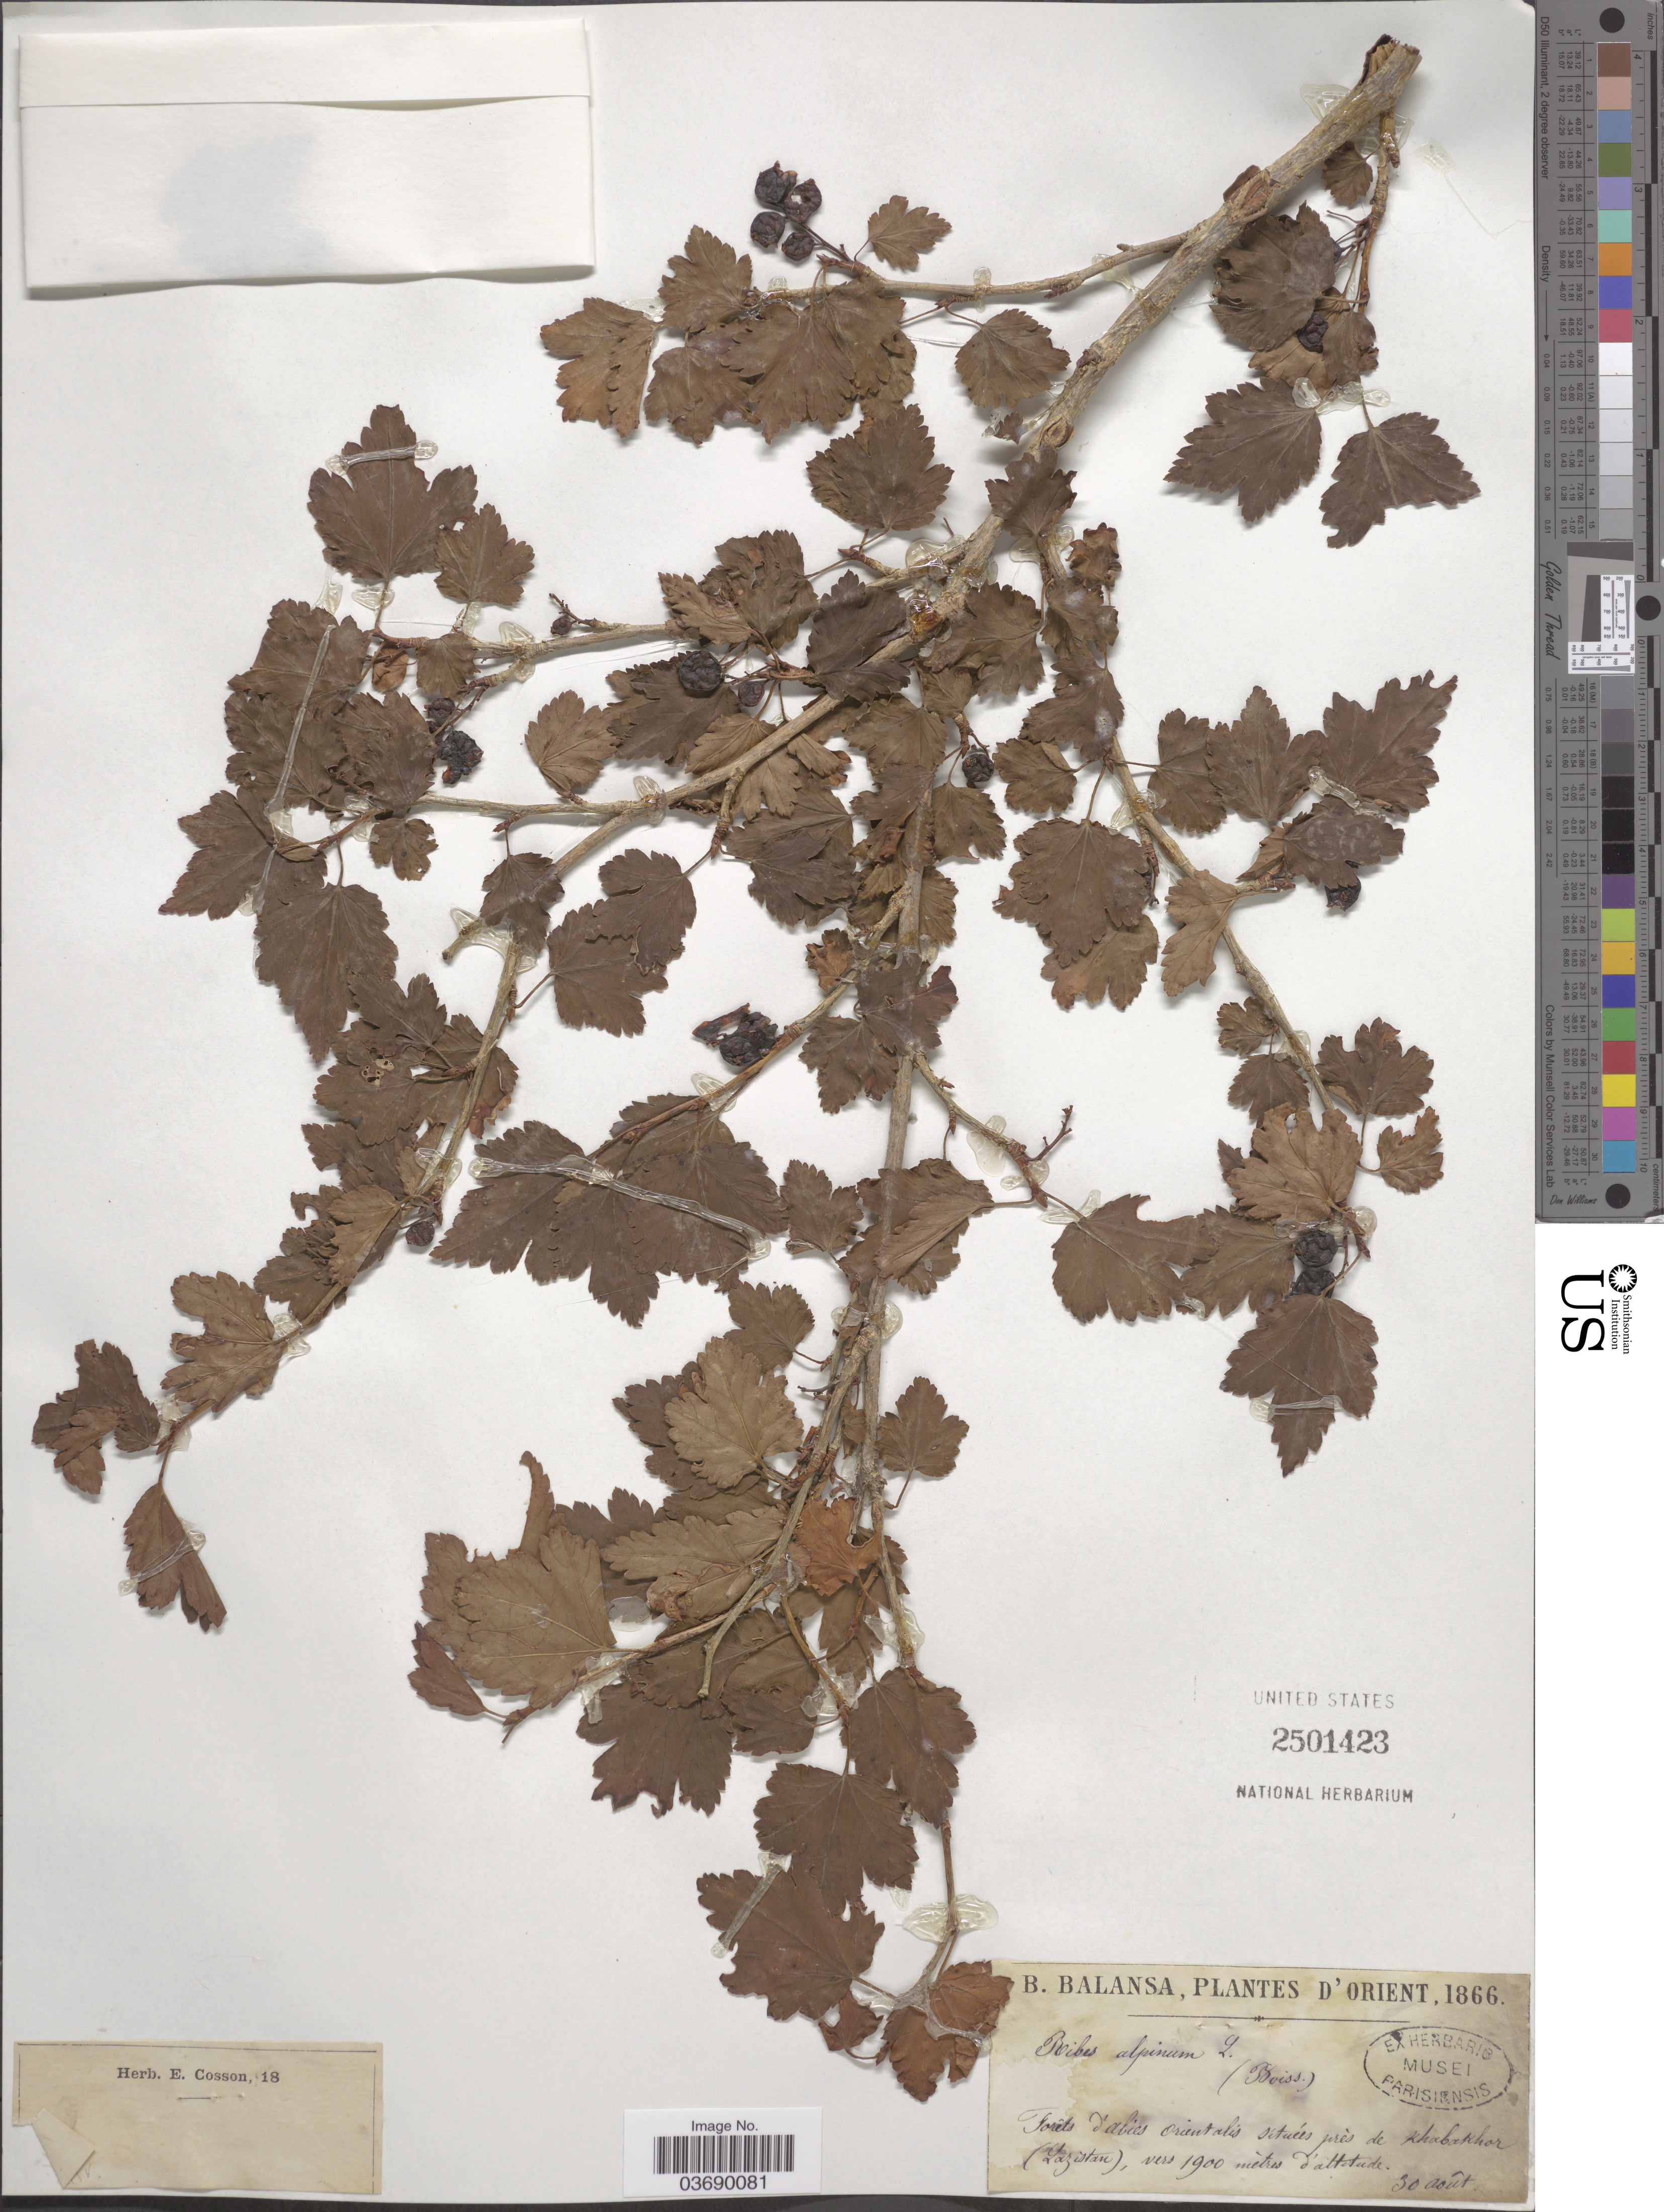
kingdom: Plantae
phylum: Tracheophyta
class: Magnoliopsida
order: Saxifragales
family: Grossulariaceae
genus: Ribes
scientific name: Ribes alpinum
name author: L.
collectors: B. Balansa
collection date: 1866-08-30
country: Turkey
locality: Orient. Forêts d'abies orientalis situées près de Khabakhor (Lazistan).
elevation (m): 1900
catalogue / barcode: US 2501423